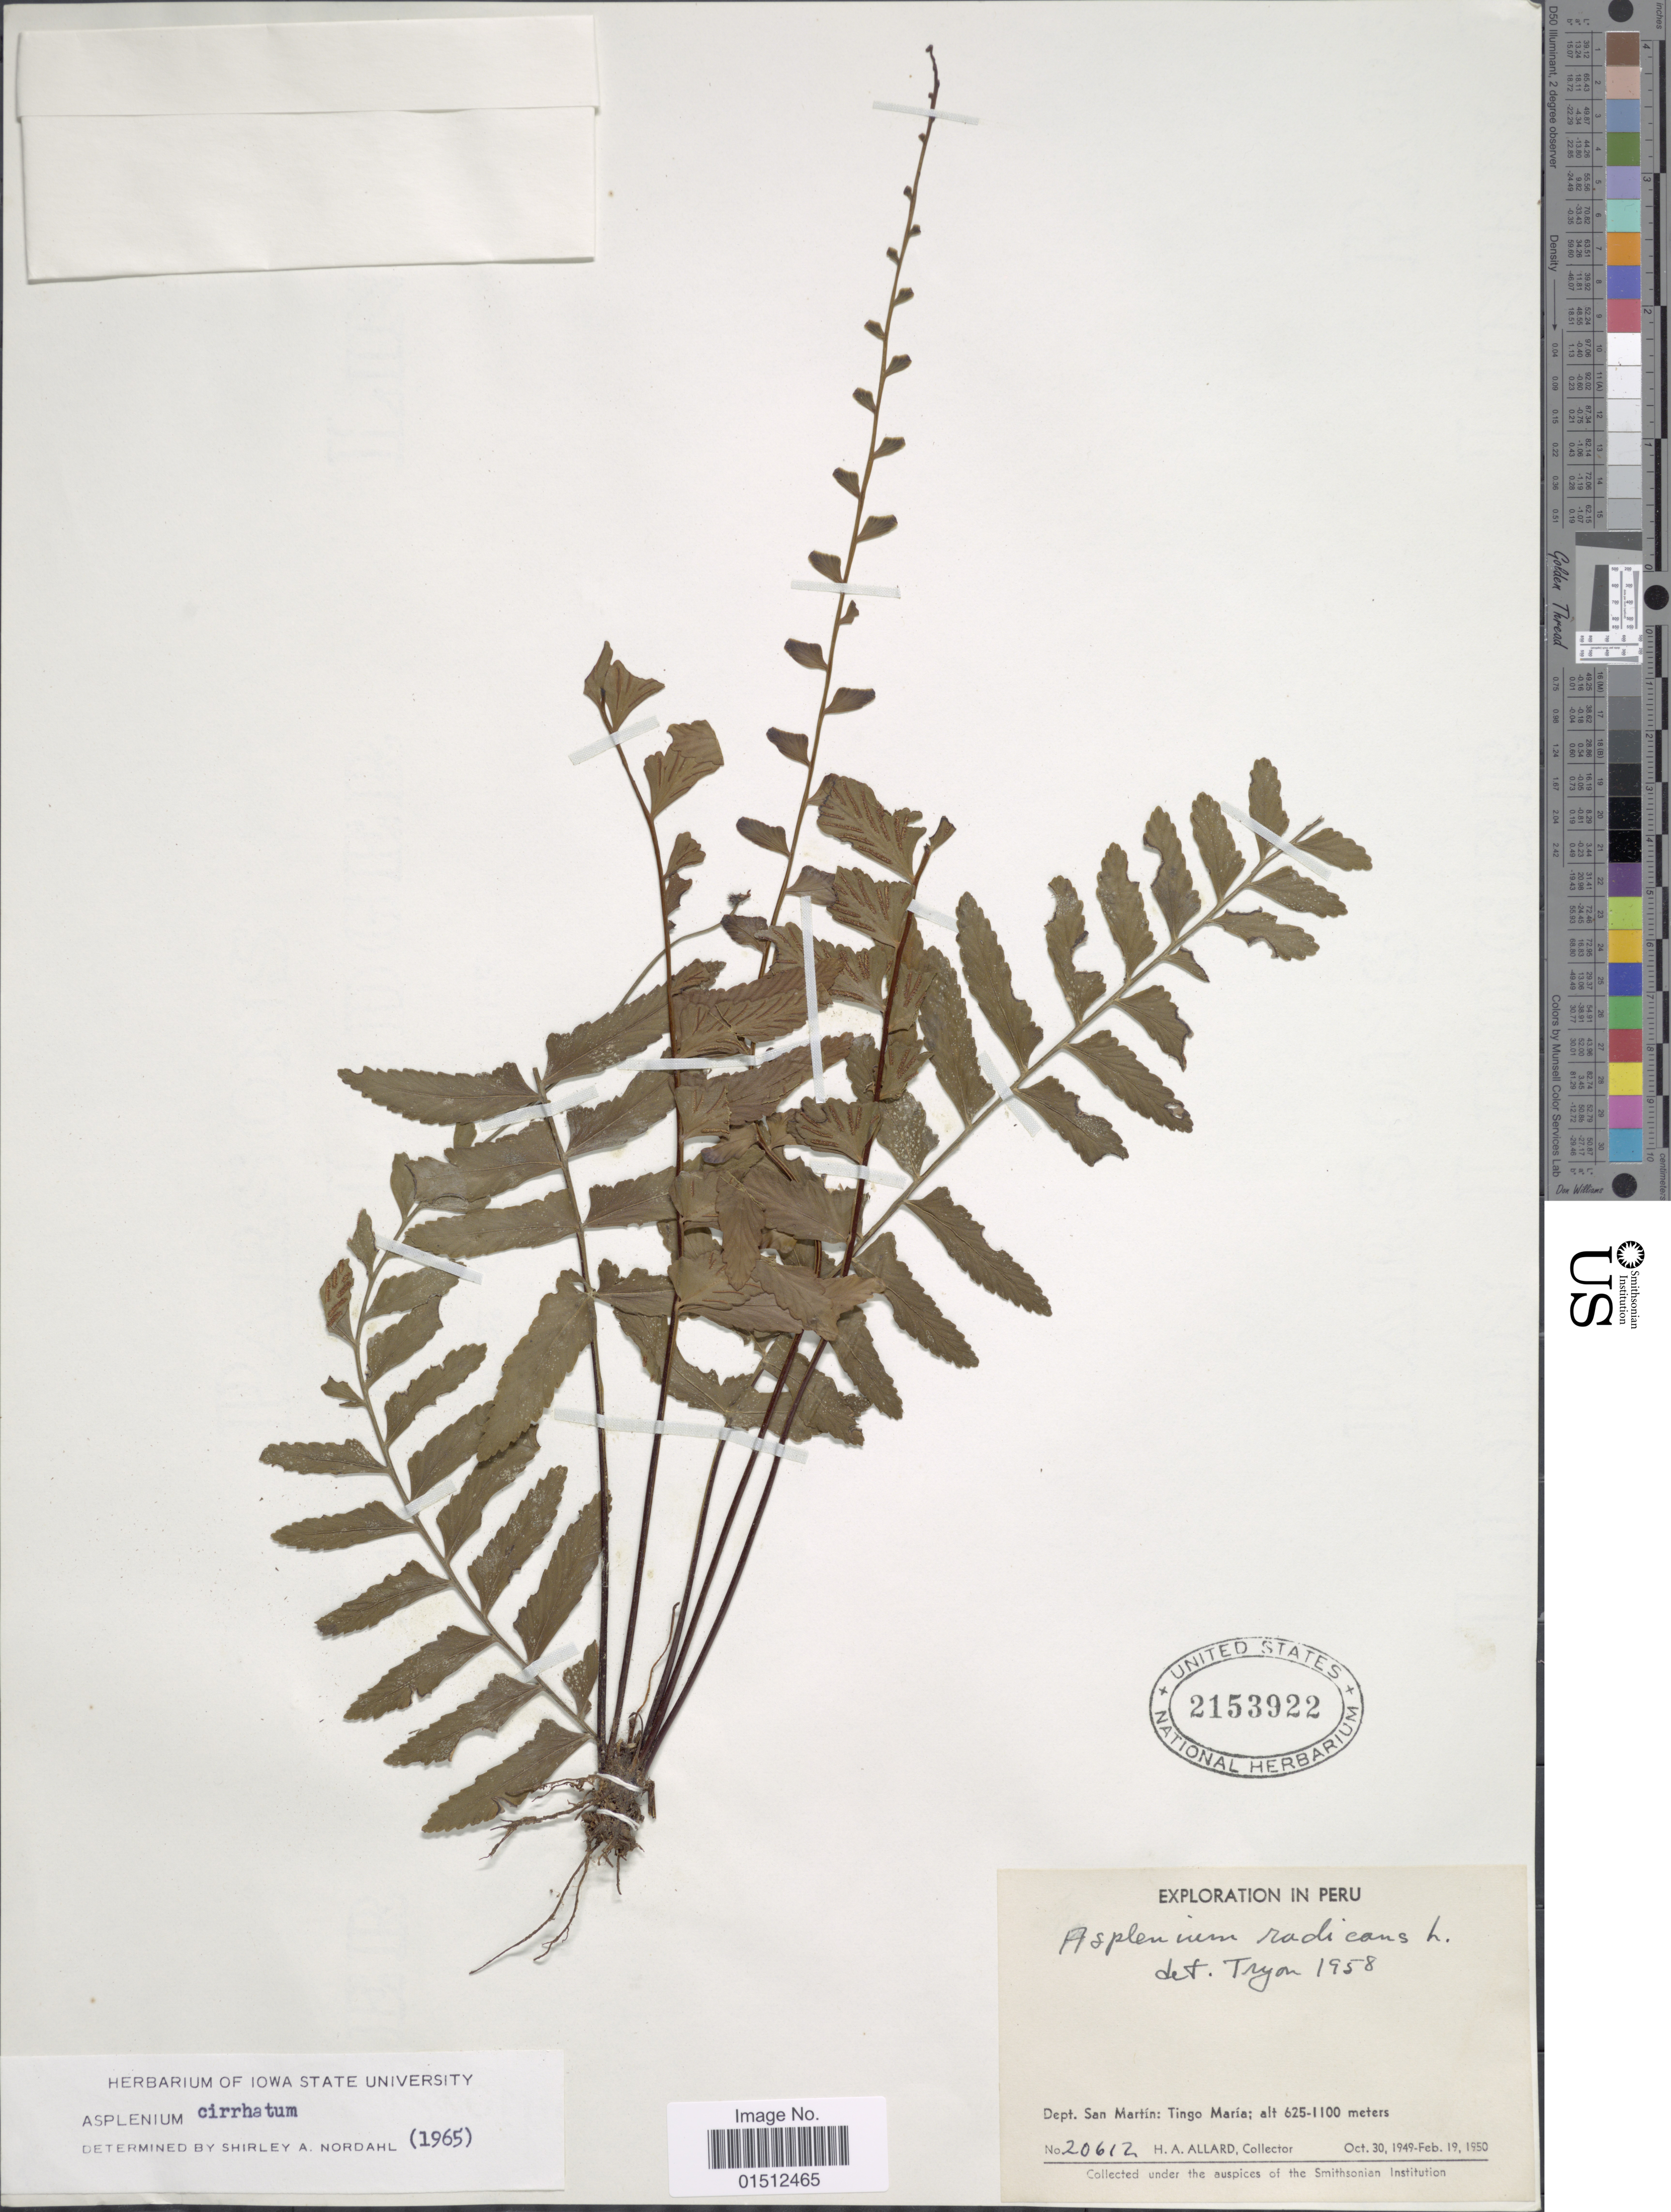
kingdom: Plantae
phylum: Tracheophyta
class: Polypodiopsida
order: Polypodiales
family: Aspleniaceae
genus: Asplenium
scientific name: Asplenium radicans var. cirrhatum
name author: (Rich. ex Willd.) Rosenst.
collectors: A. H. Allard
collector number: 20612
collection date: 1949-10-30/1950-02-19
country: Peru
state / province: San Martín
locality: Peru. Dept. San Martin: Tingo Maria.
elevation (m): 625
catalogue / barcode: US 2153922